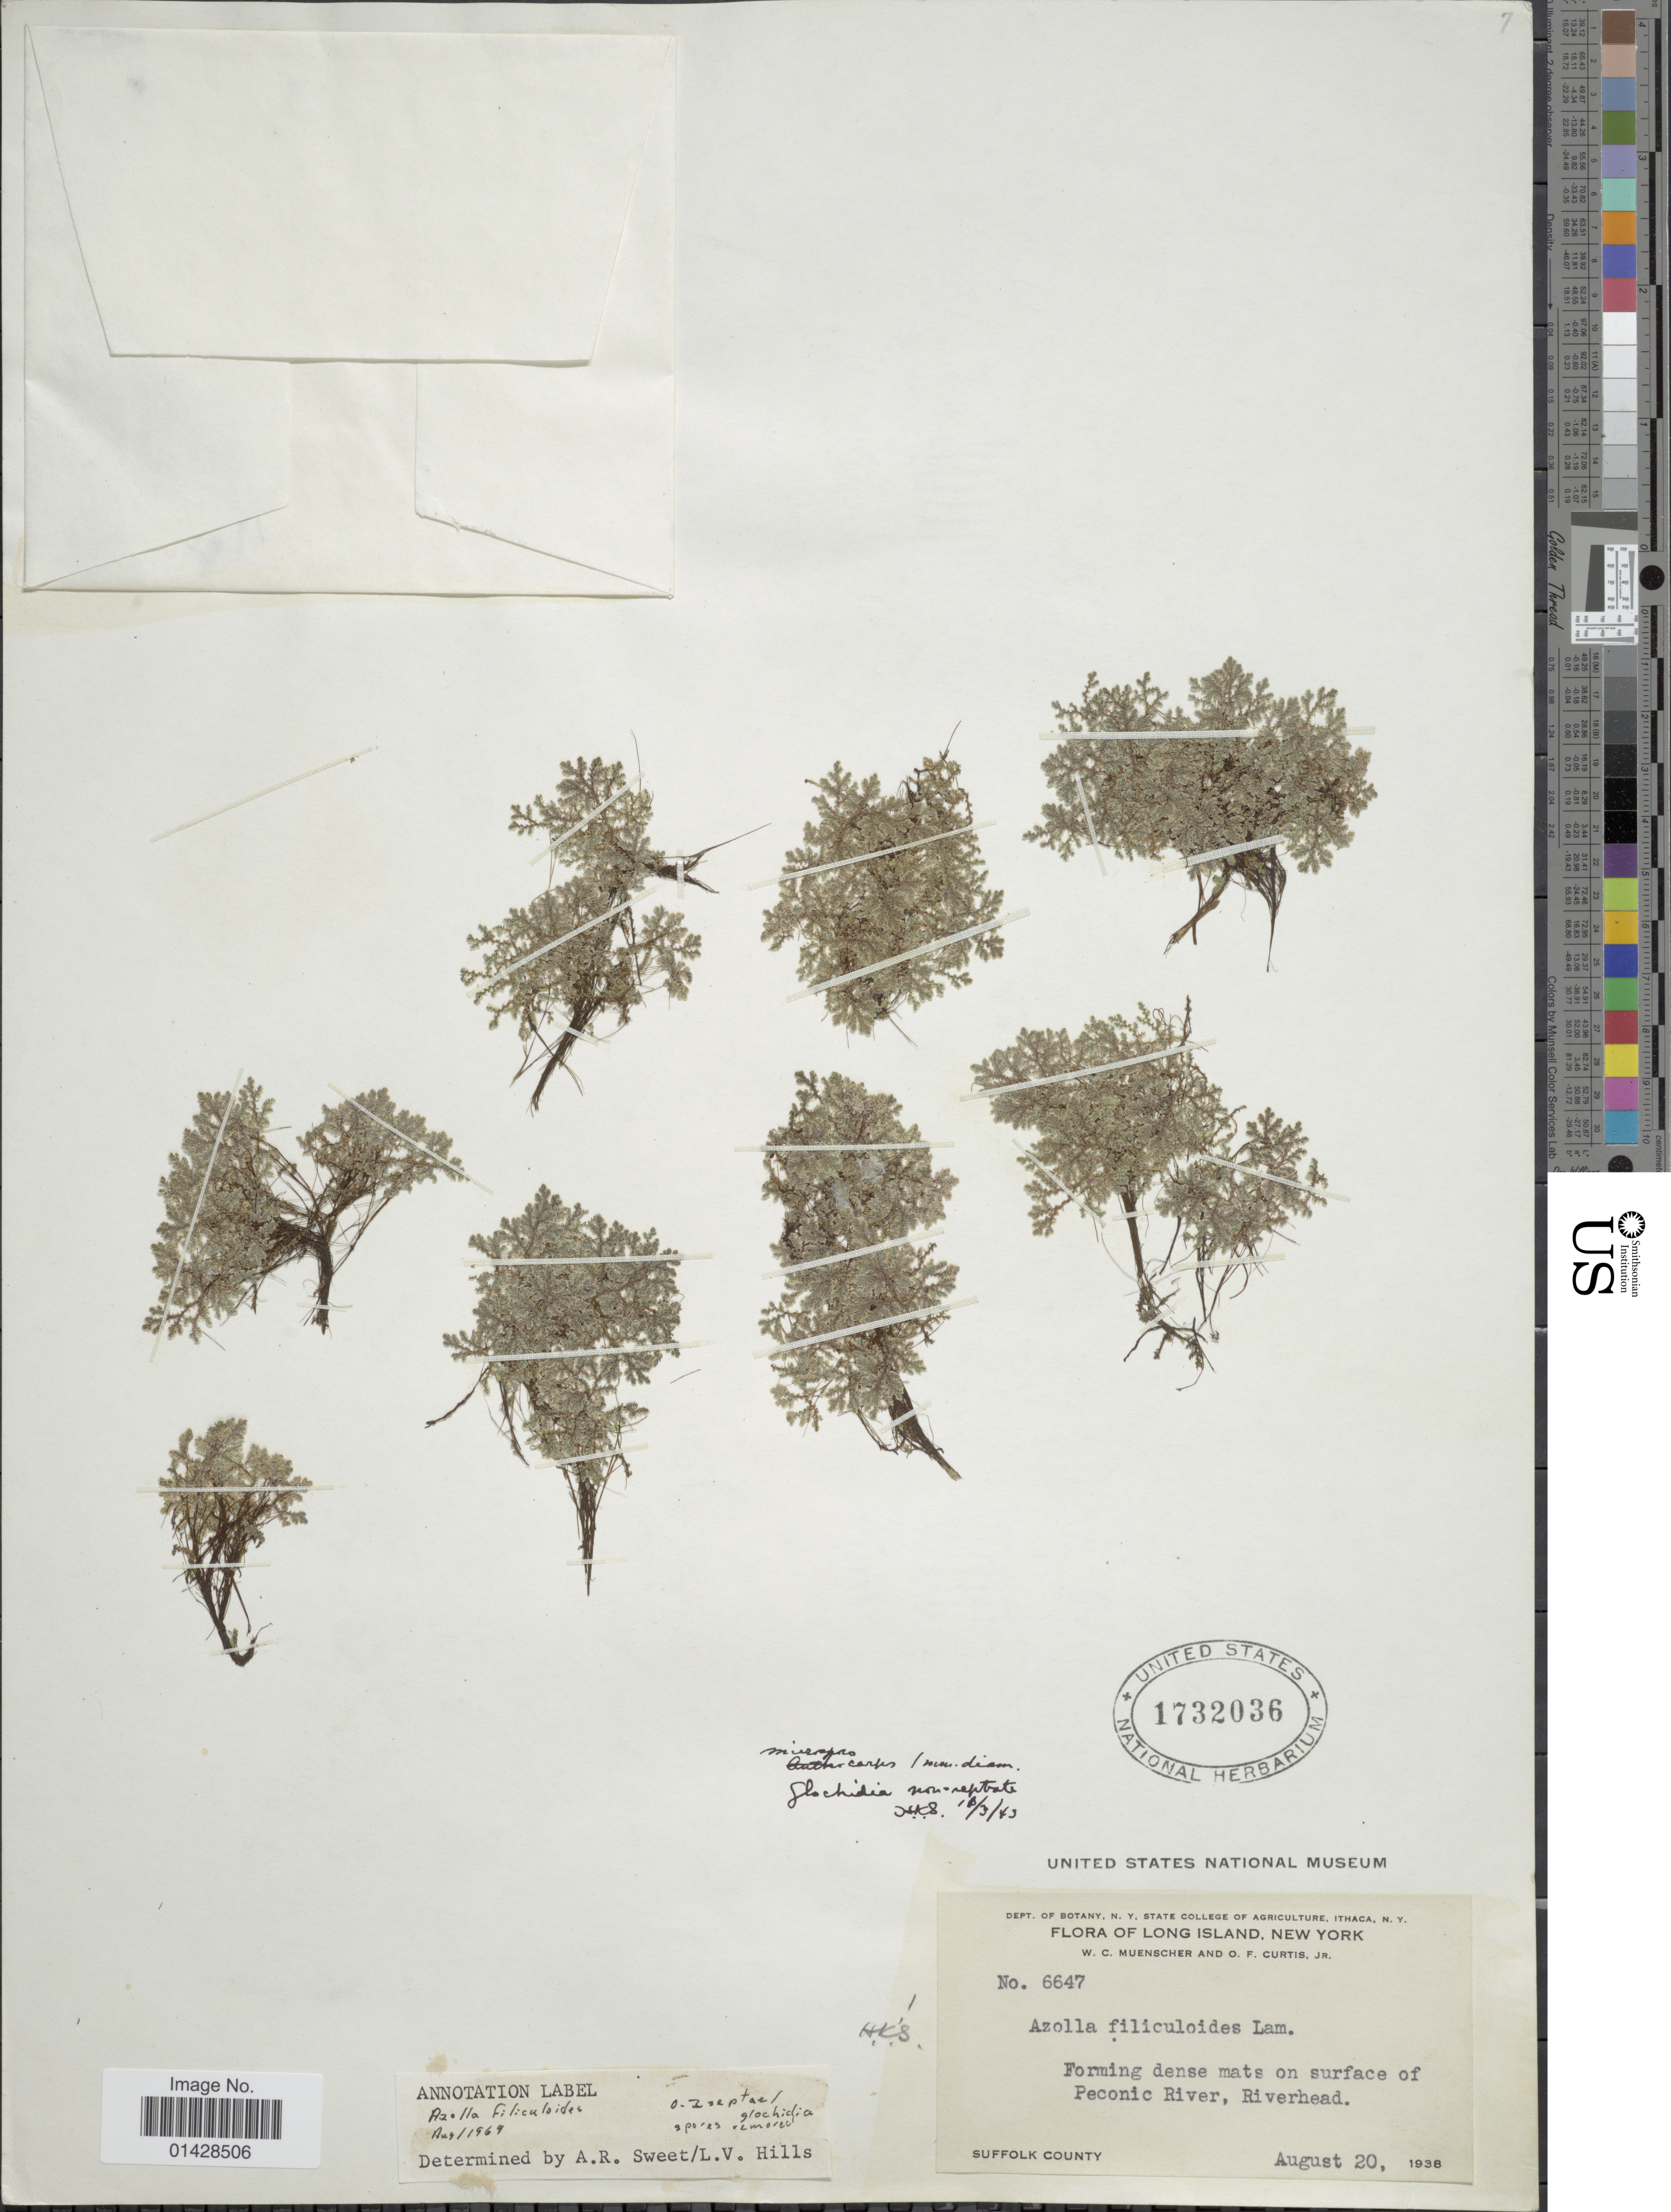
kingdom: Plantae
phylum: Tracheophyta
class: Polypodiopsida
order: Salviniales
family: Salviniaceae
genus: Azolla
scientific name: Azolla filiculoides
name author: Lam.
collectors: W. Muenscher & O. Curtis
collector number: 6647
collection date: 1938-08-20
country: United States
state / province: New York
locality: Long Island. Forming dense mats on surface of Peconic River, Riverhead. Suffolk County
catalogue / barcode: US 1732036